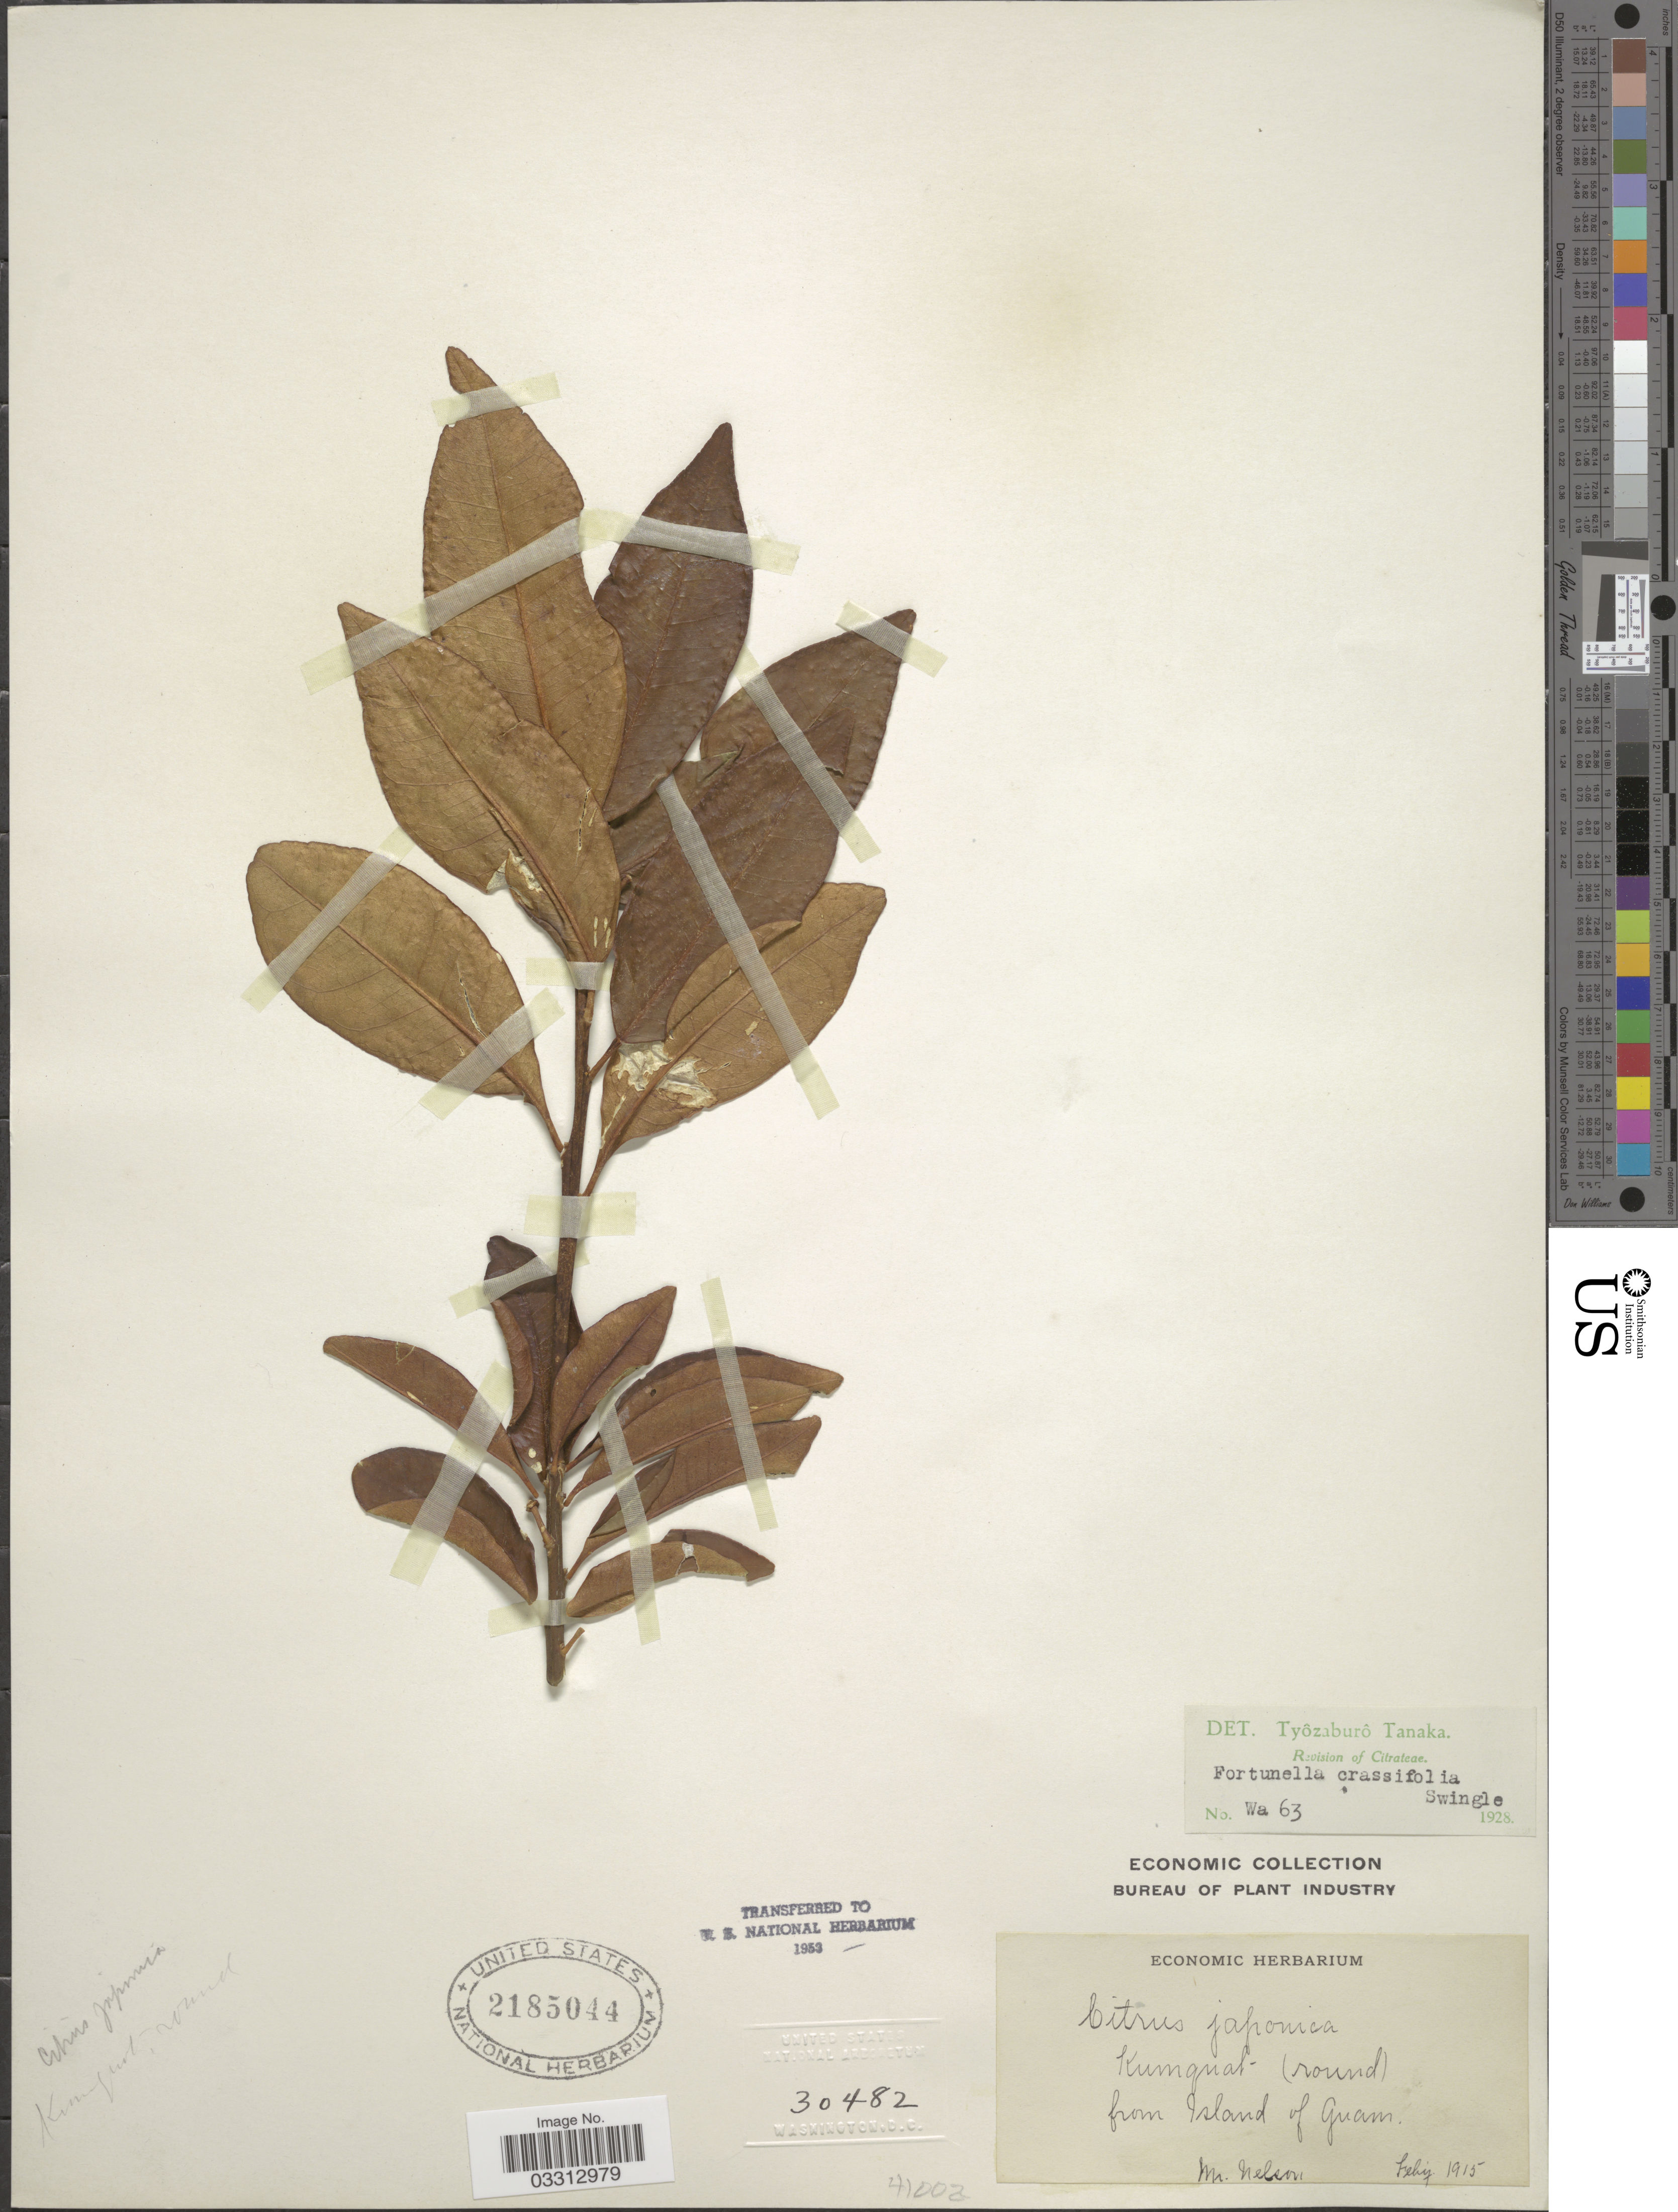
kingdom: Plantae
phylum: Tracheophyta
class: Magnoliopsida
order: Sapindales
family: Rutaceae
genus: Citrus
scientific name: Citrus japonica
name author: Thunb.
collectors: Nelson, --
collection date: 1915-02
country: Guam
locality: Island of Guam.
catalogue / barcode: US 2185044